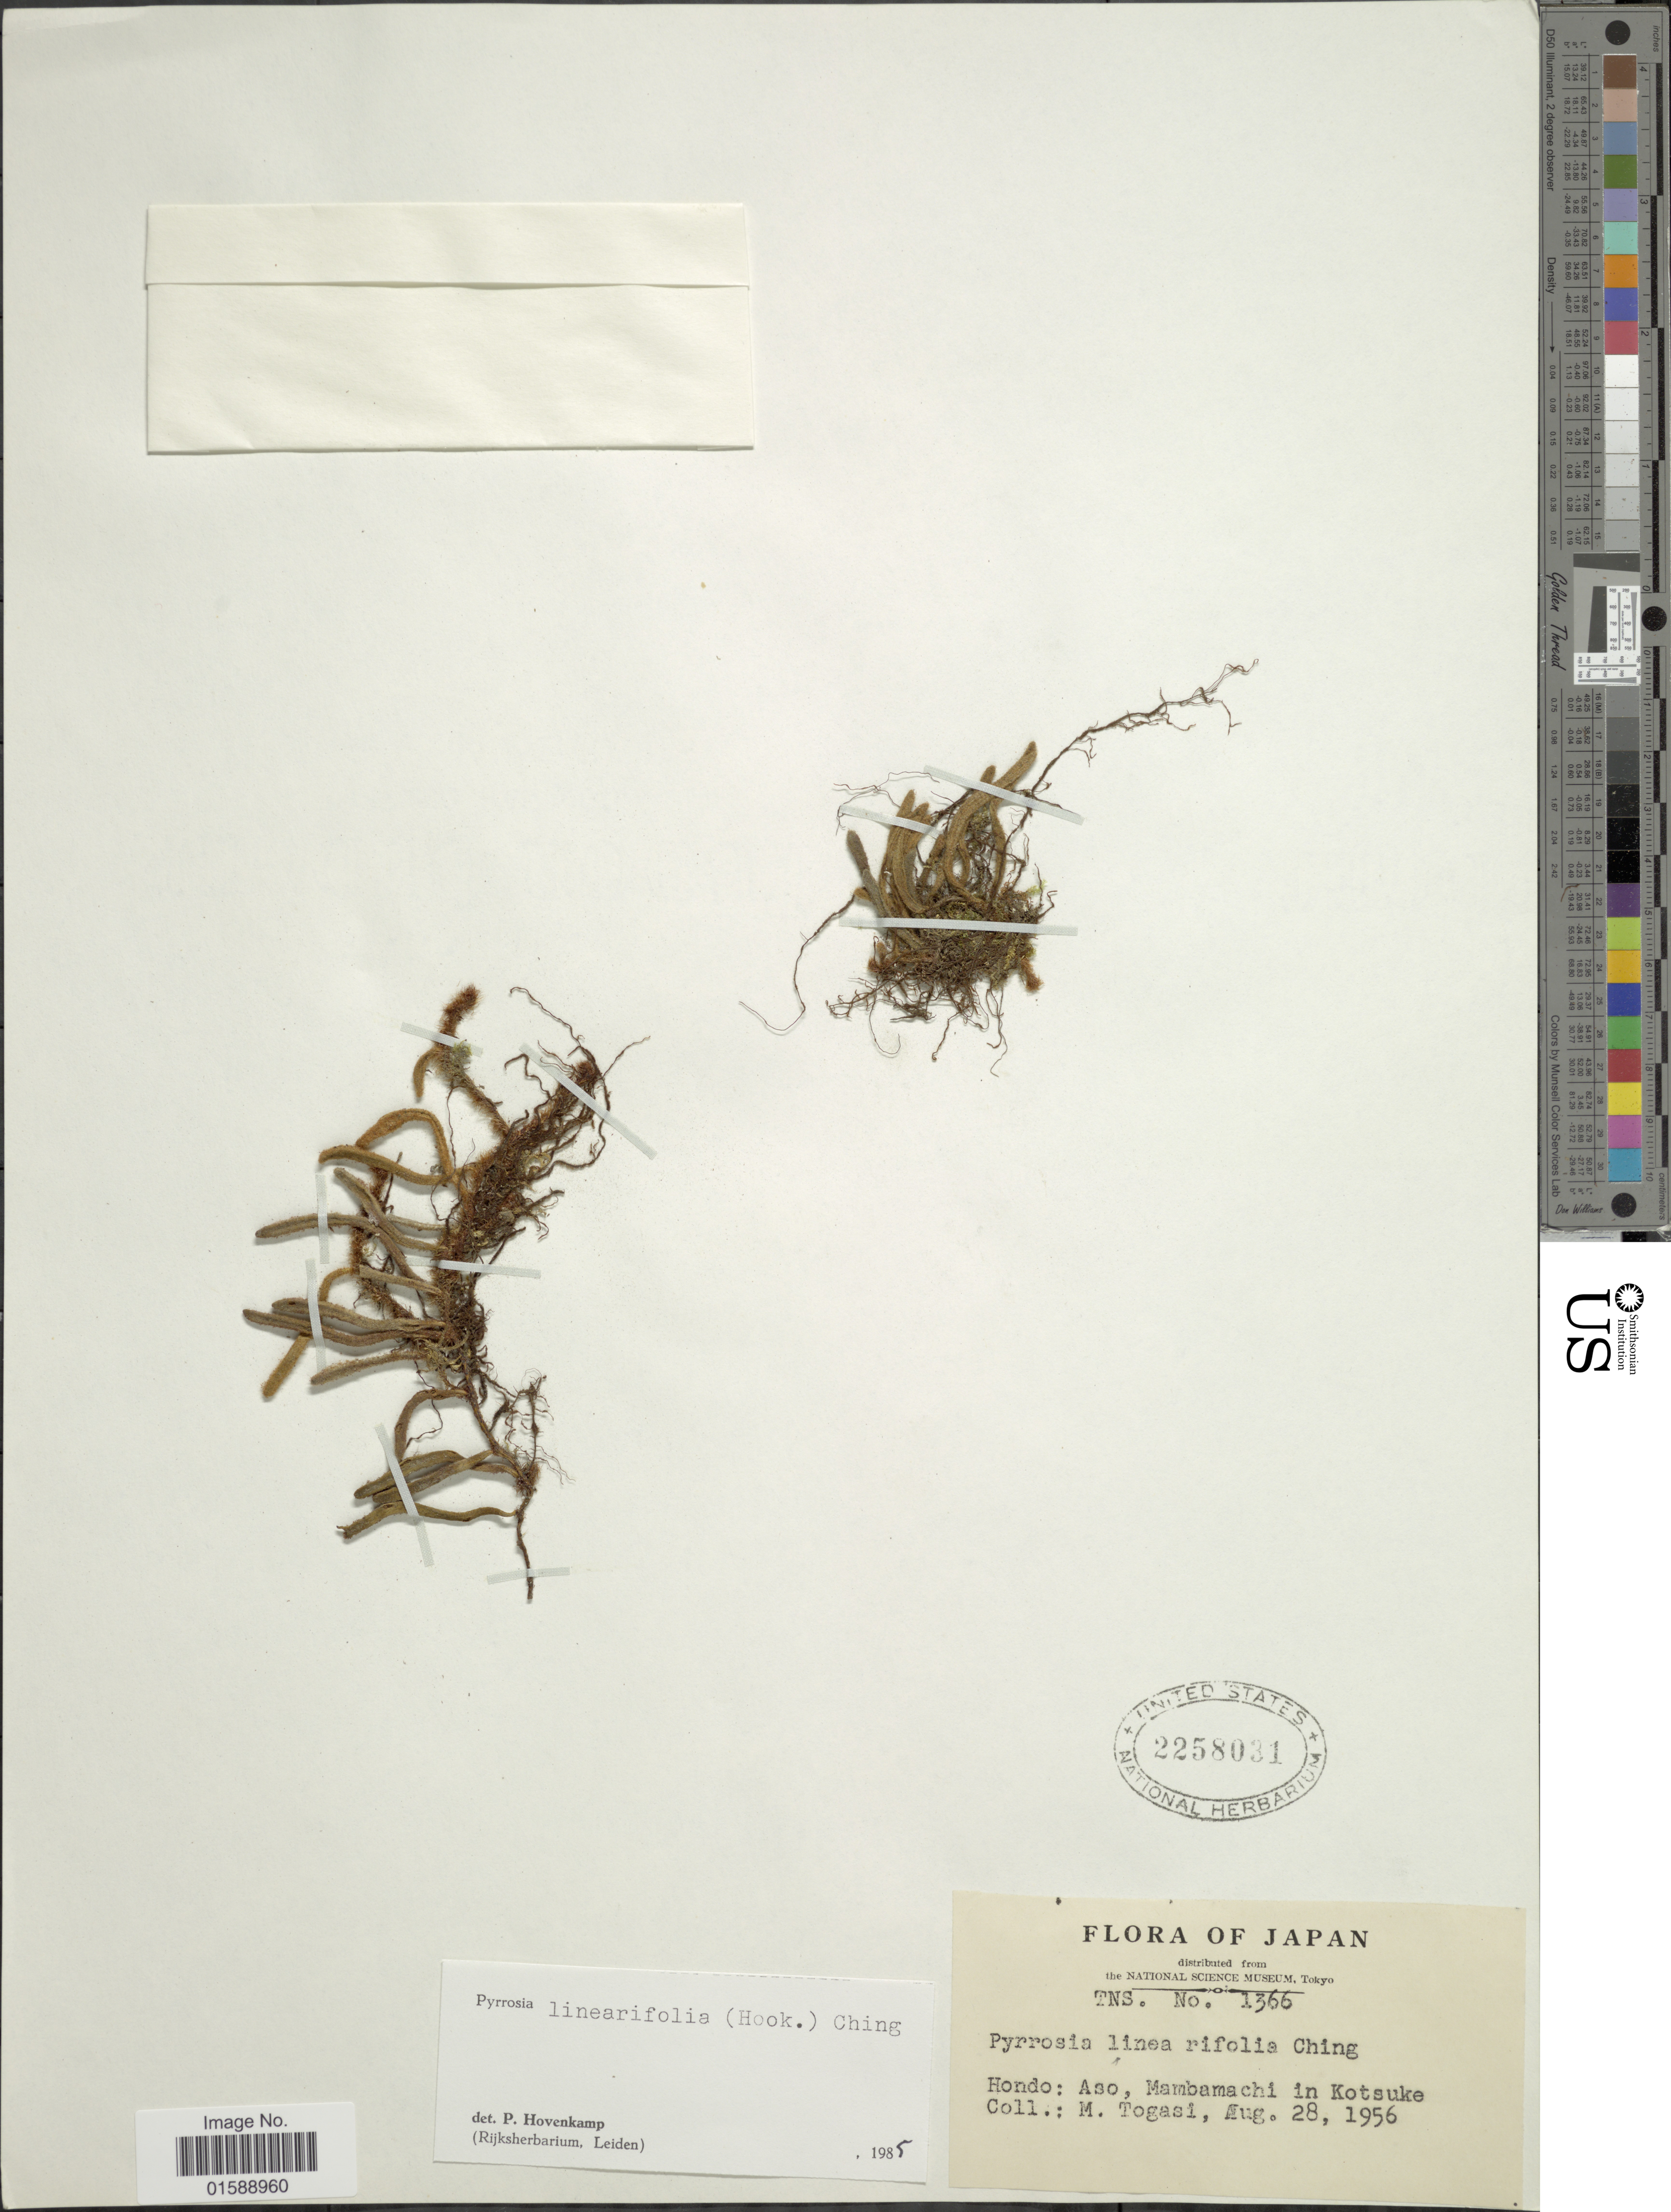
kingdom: Plantae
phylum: Tracheophyta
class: Polypodiopsida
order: Polypodiales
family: Polypodiaceae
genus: Pyrrosia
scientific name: Pyrrosia linearifolia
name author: (Hook.) Ching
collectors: M. Togasi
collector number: TNS. 1366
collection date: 1956-08-28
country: Japan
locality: Hondo: Aso, Mambamachi in Kotsuke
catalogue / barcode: US 2258031